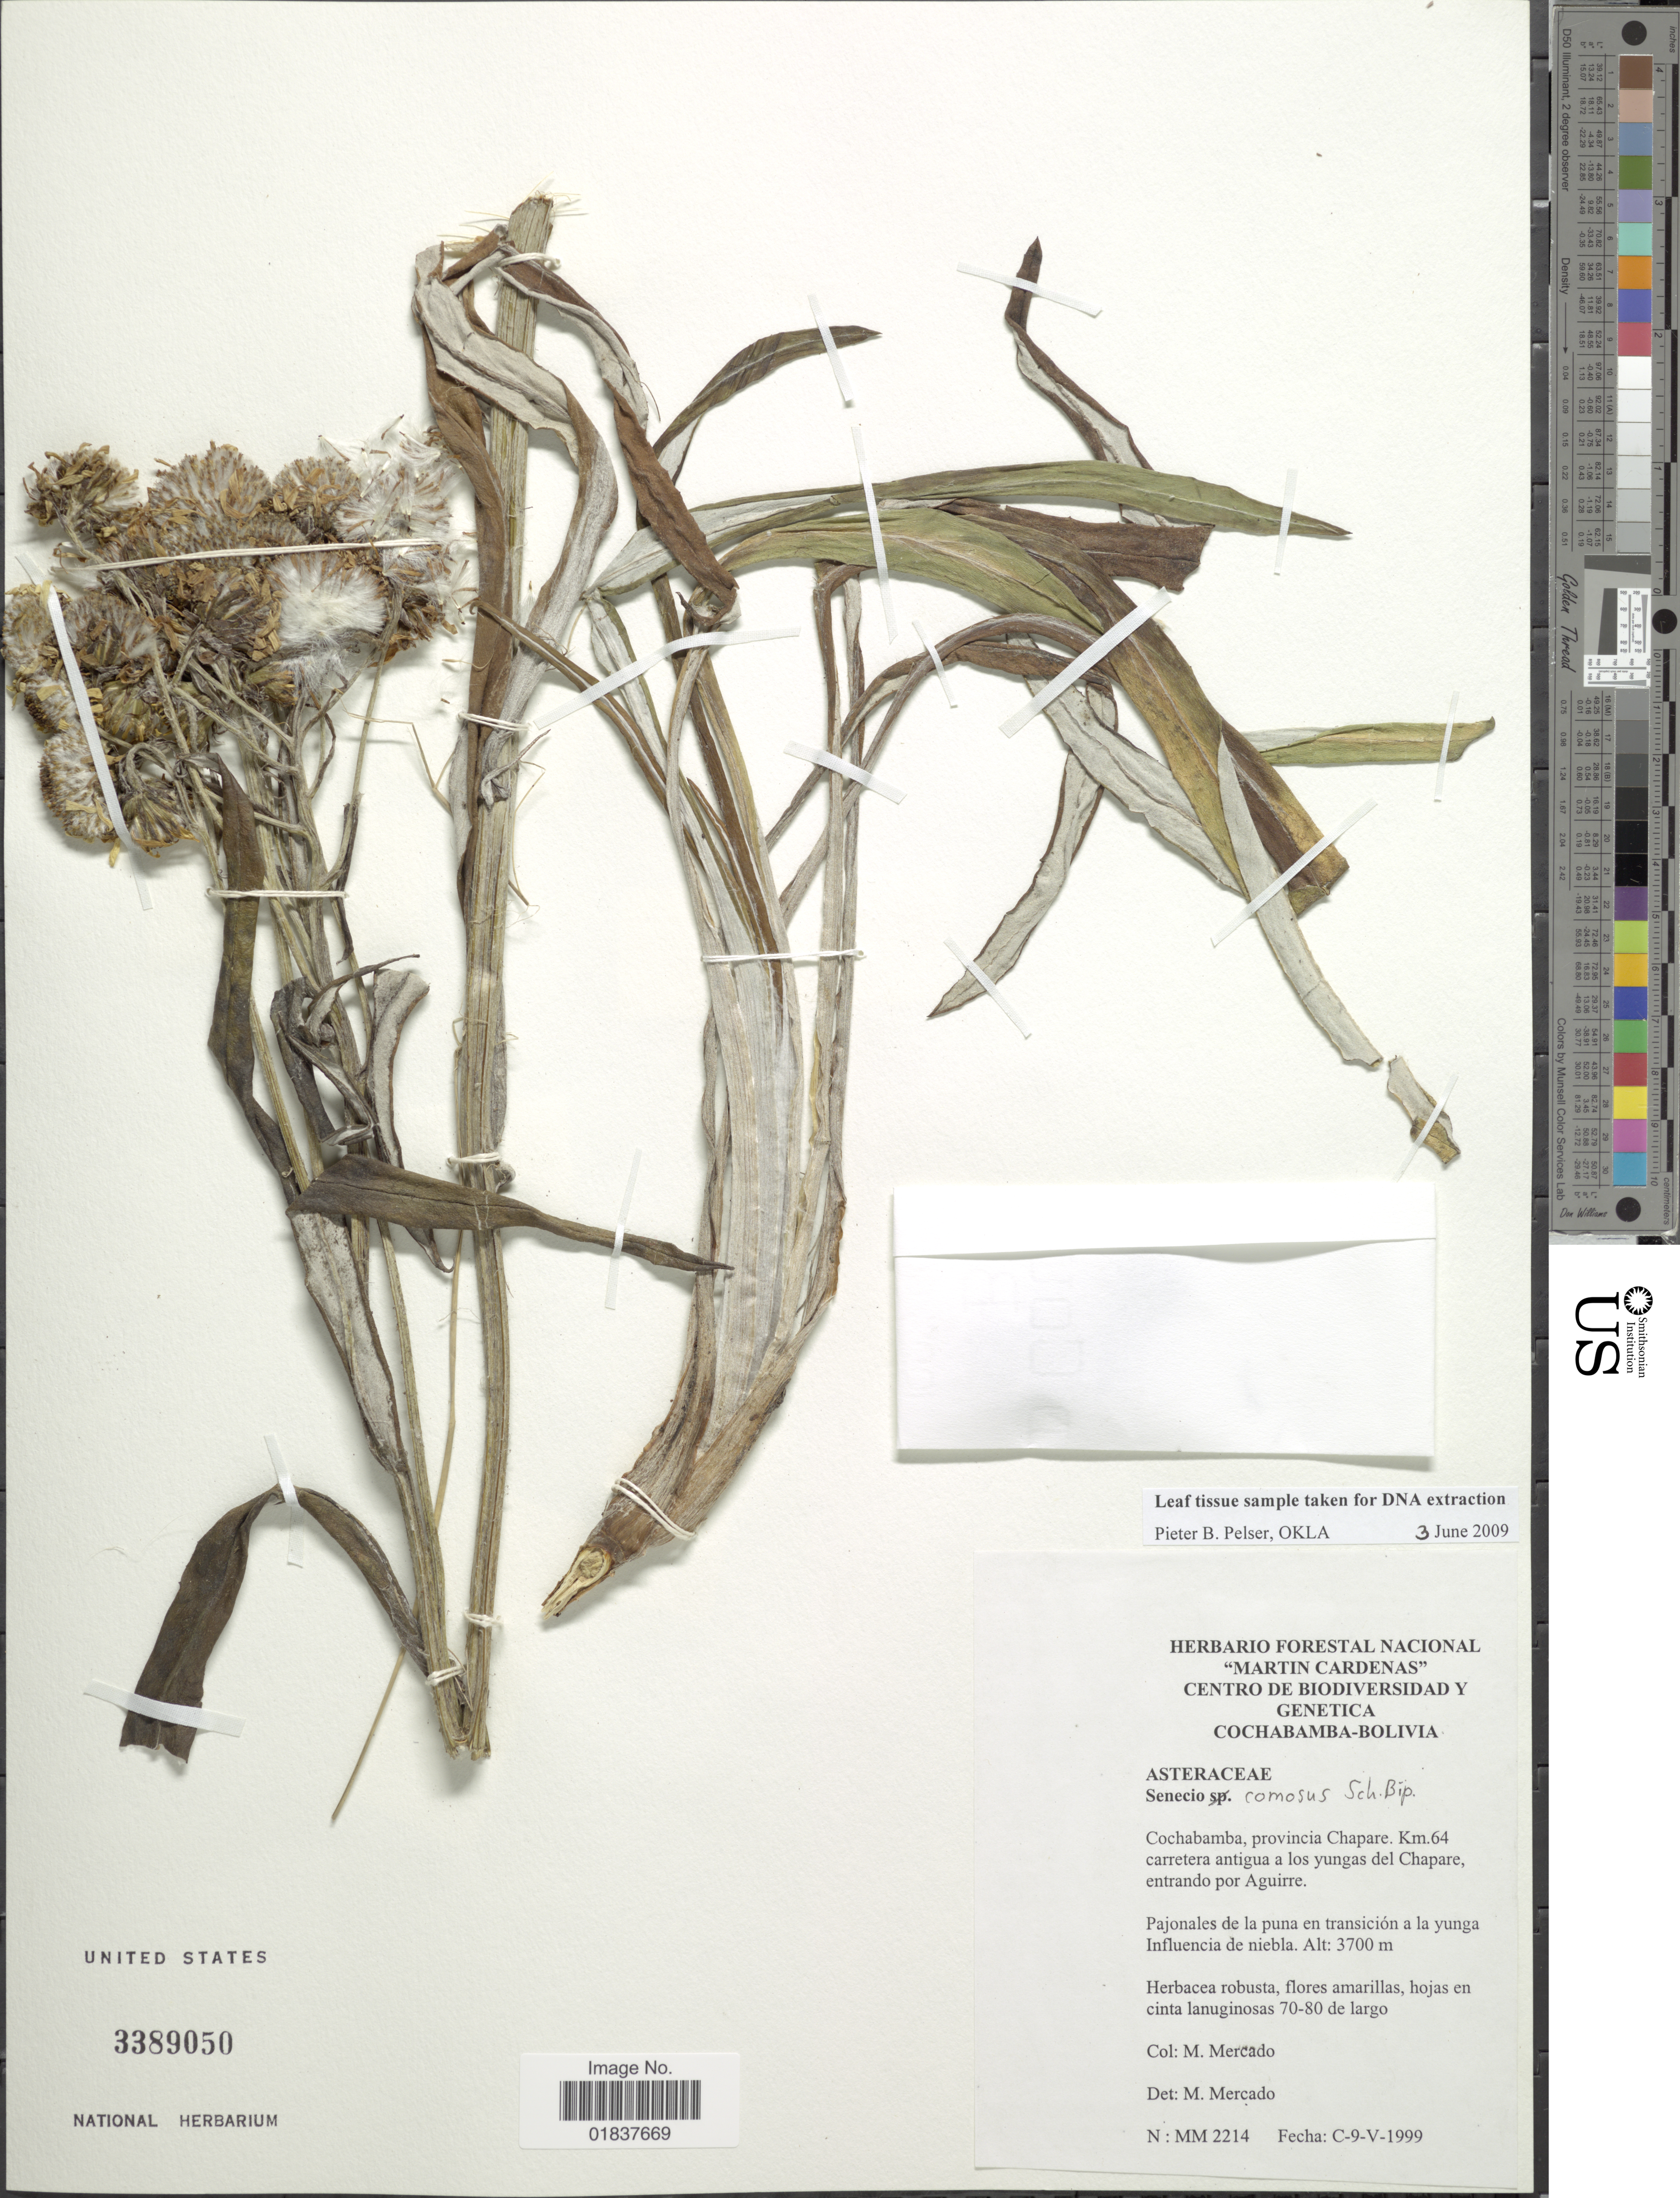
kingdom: Plantae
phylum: Tracheophyta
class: Magnoliopsida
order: Asterales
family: Asteraceae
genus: Senecio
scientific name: Senecio comosus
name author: Sch. Bip.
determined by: Salomon, Luciana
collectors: M. Mercado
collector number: MM2214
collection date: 1999-05-09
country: Bolivia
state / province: Cochabamba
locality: Provincia Chapare, km 64 carretera antigua a los yungas del Chapare, entrando por Aguirre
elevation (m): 3700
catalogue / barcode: US 3389050